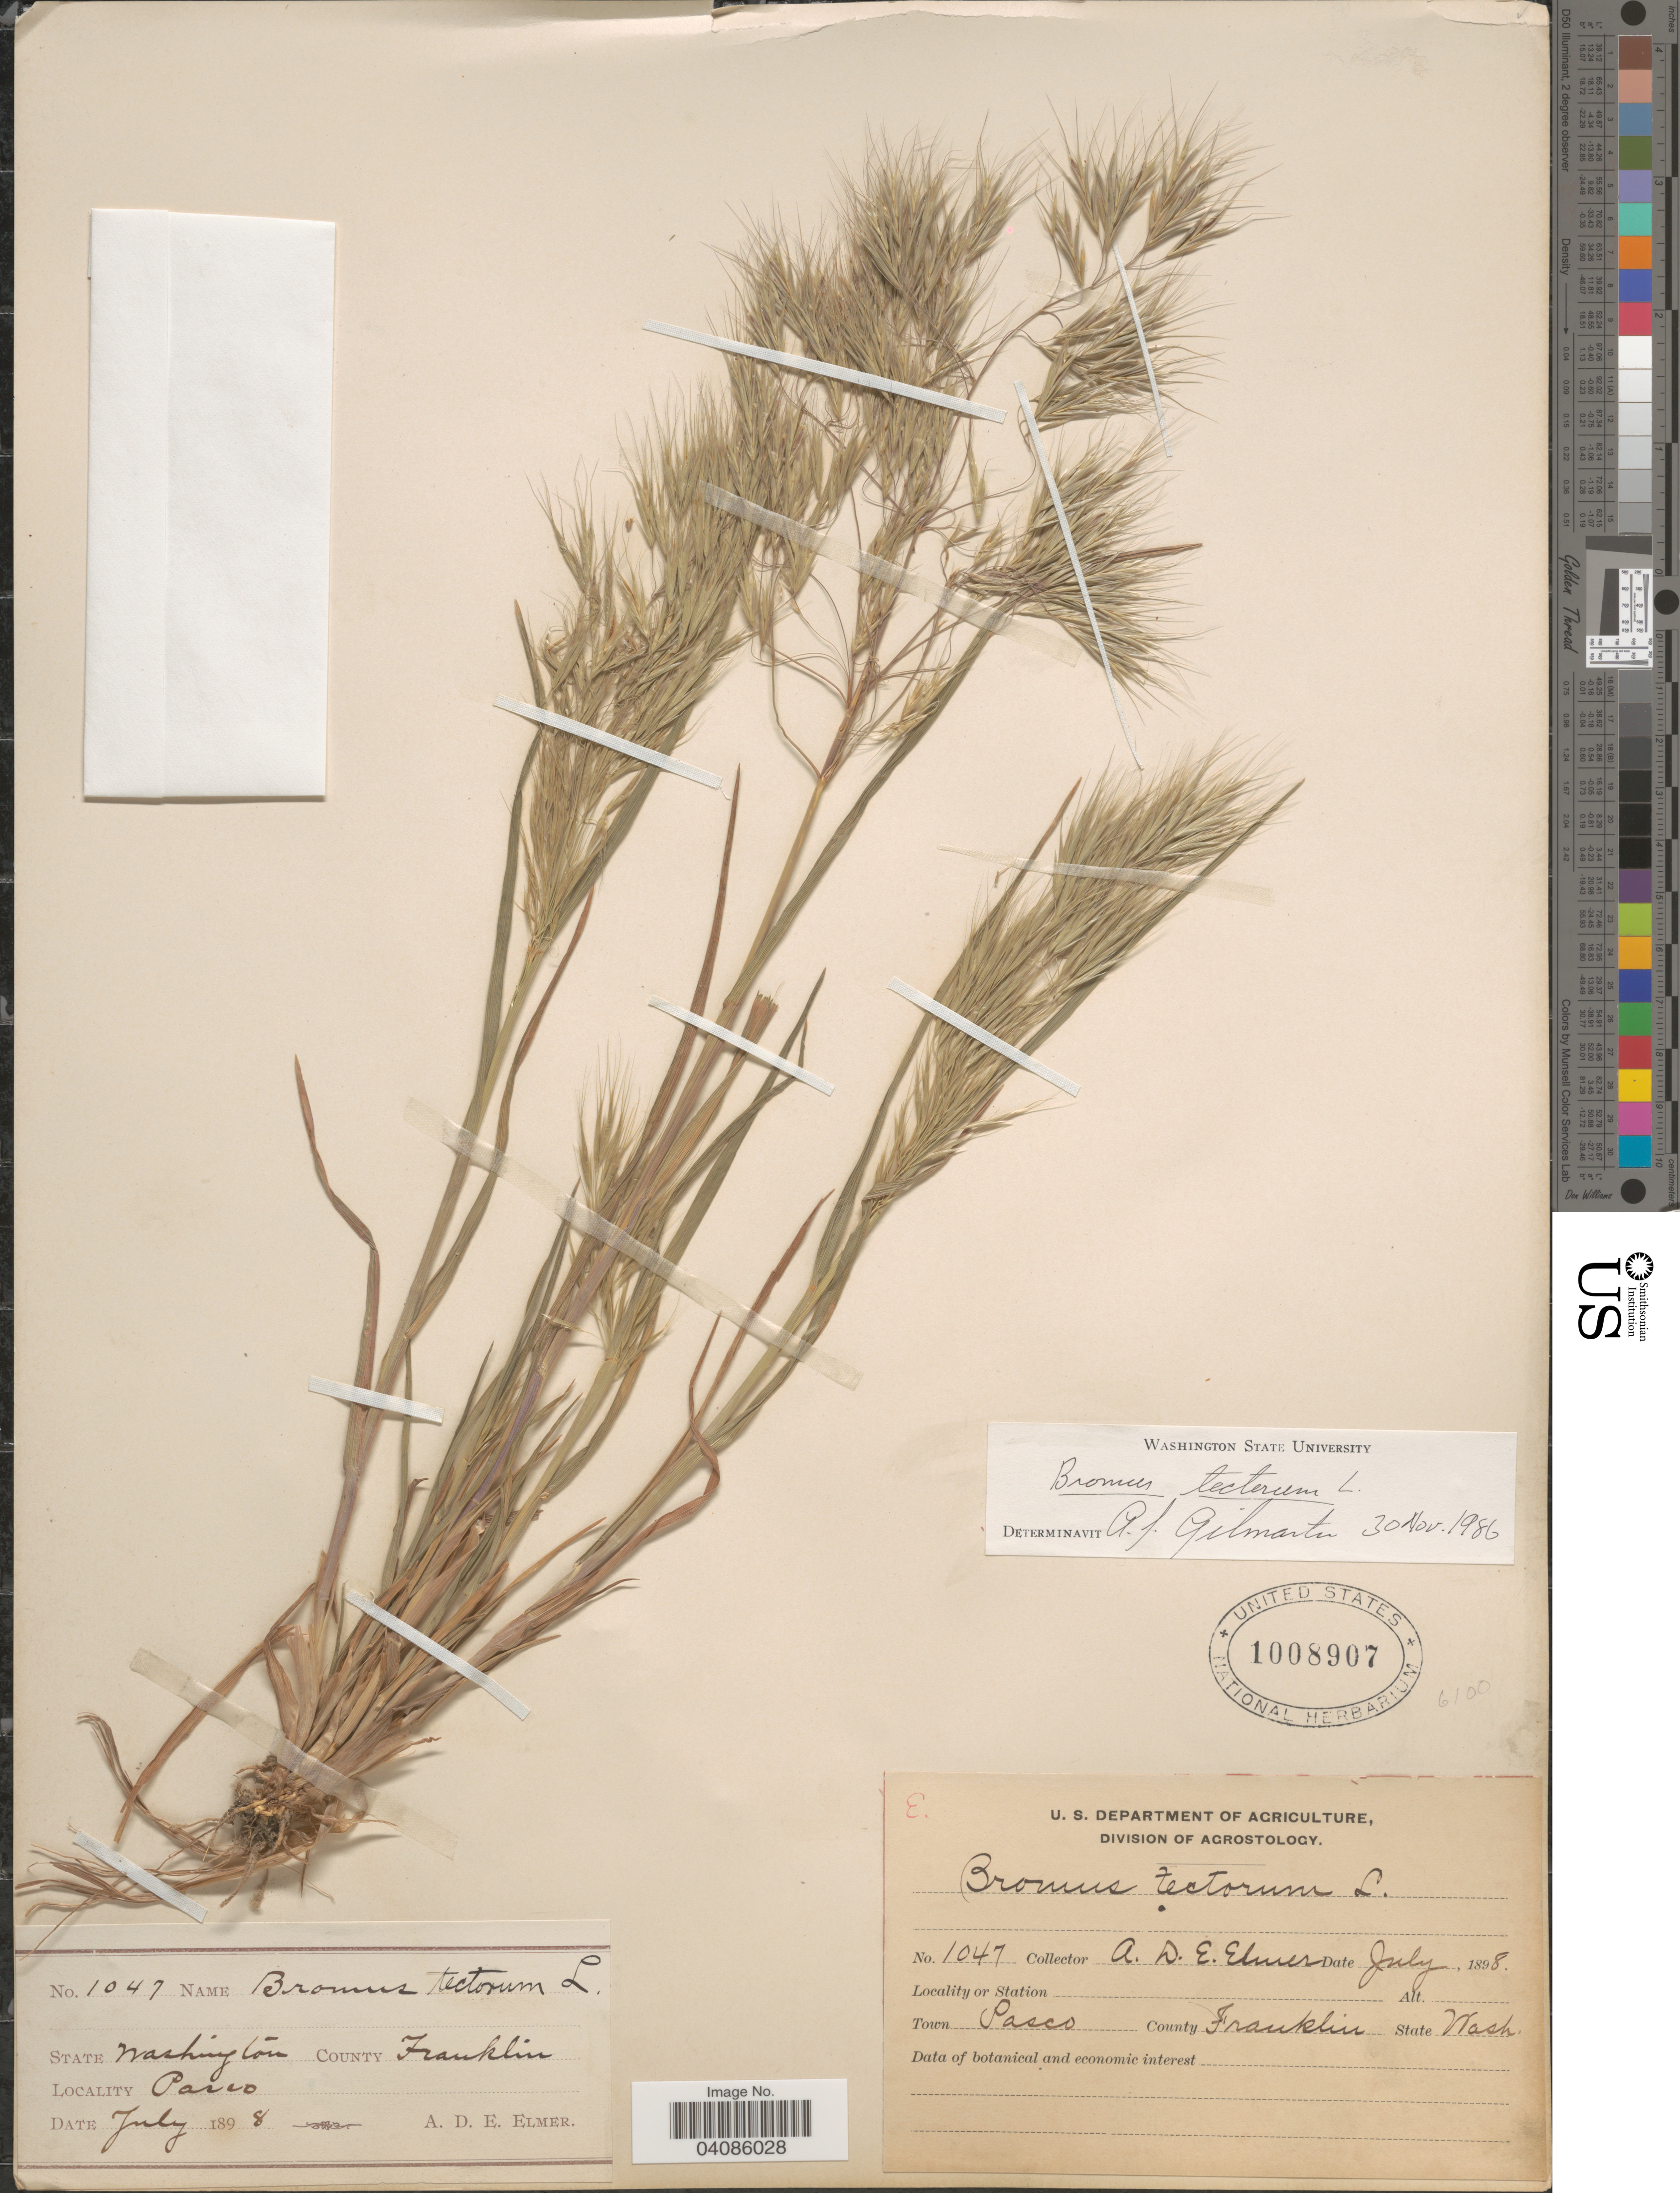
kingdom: Plantae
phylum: Tracheophyta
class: Liliopsida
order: Poales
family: Poaceae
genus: Bromus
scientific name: Bromus tectorum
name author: L.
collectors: A. D. E. Elmer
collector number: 1047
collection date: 1898-07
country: United States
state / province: Washington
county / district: Franklin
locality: Town Pasco. County Franklin.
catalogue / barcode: US 1008907